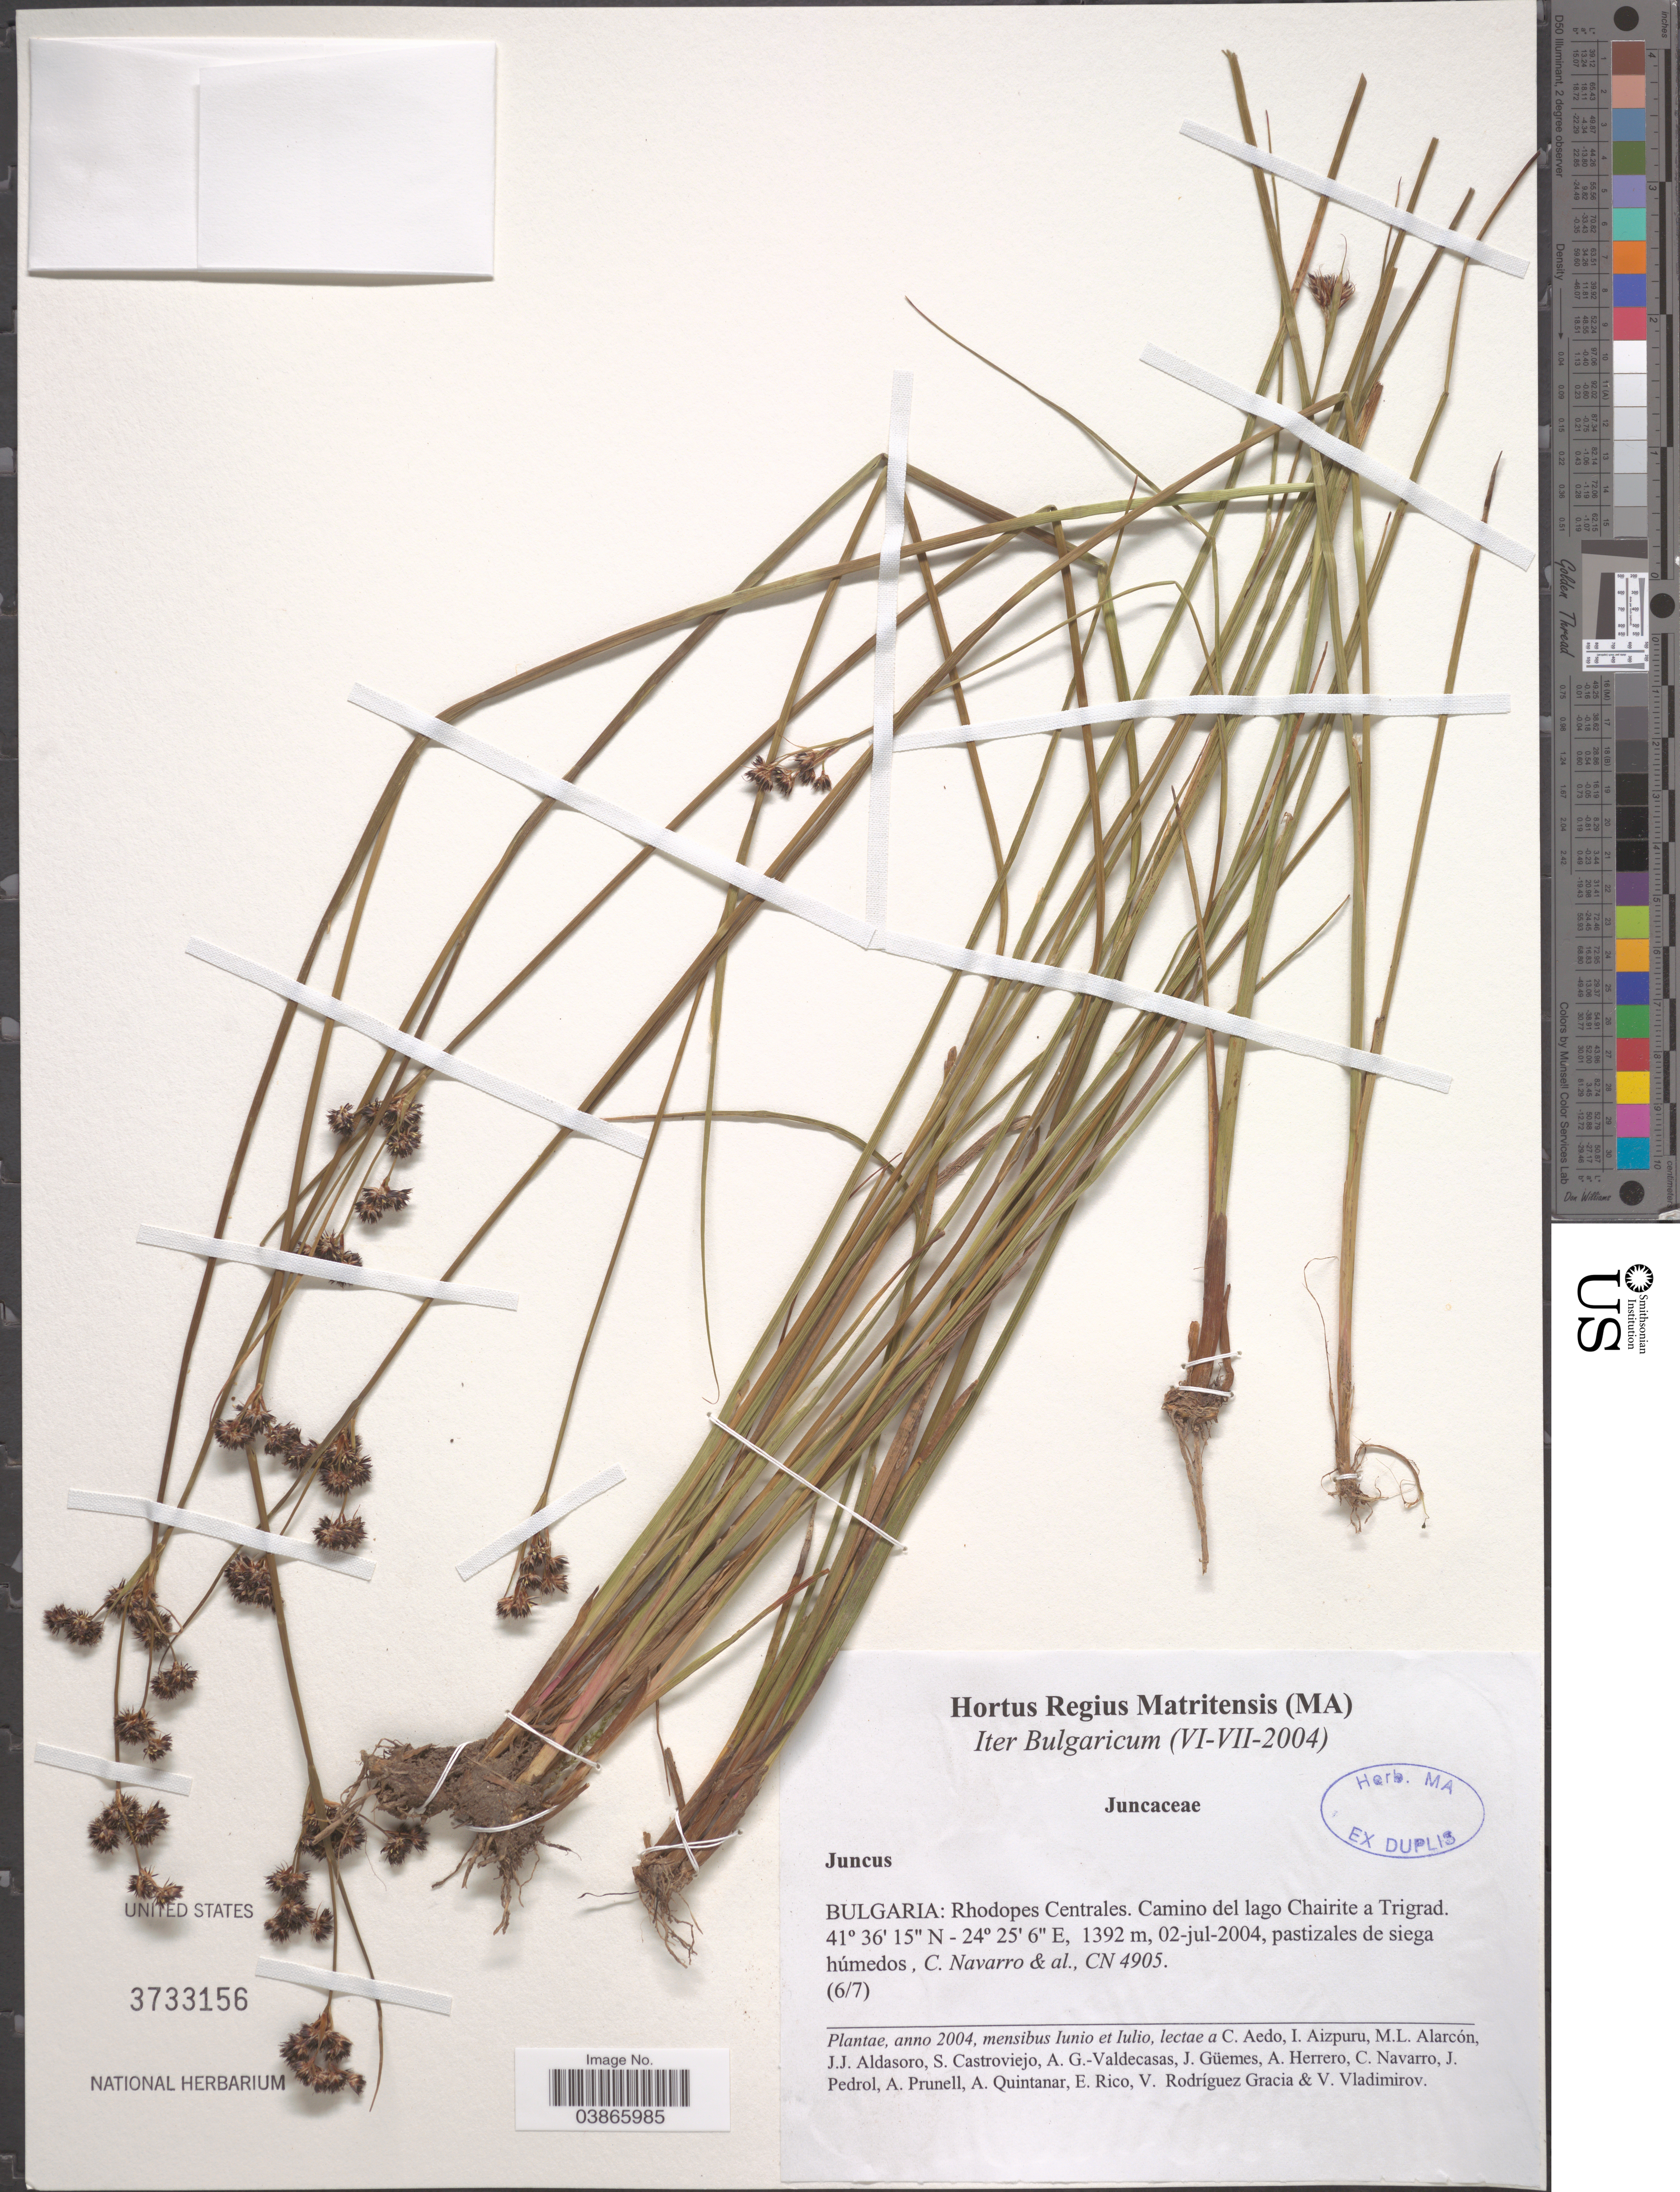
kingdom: Plantae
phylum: Tracheophyta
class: Liliopsida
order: Poales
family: Juncaceae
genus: Juncus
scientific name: Juncus sp.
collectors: C. Navarro & et al.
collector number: CN4905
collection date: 2004-07-02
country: Bulgaria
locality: Rhodopes Centrales. Camino del lago Chairite a Trigrad.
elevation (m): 1392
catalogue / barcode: US 3733156